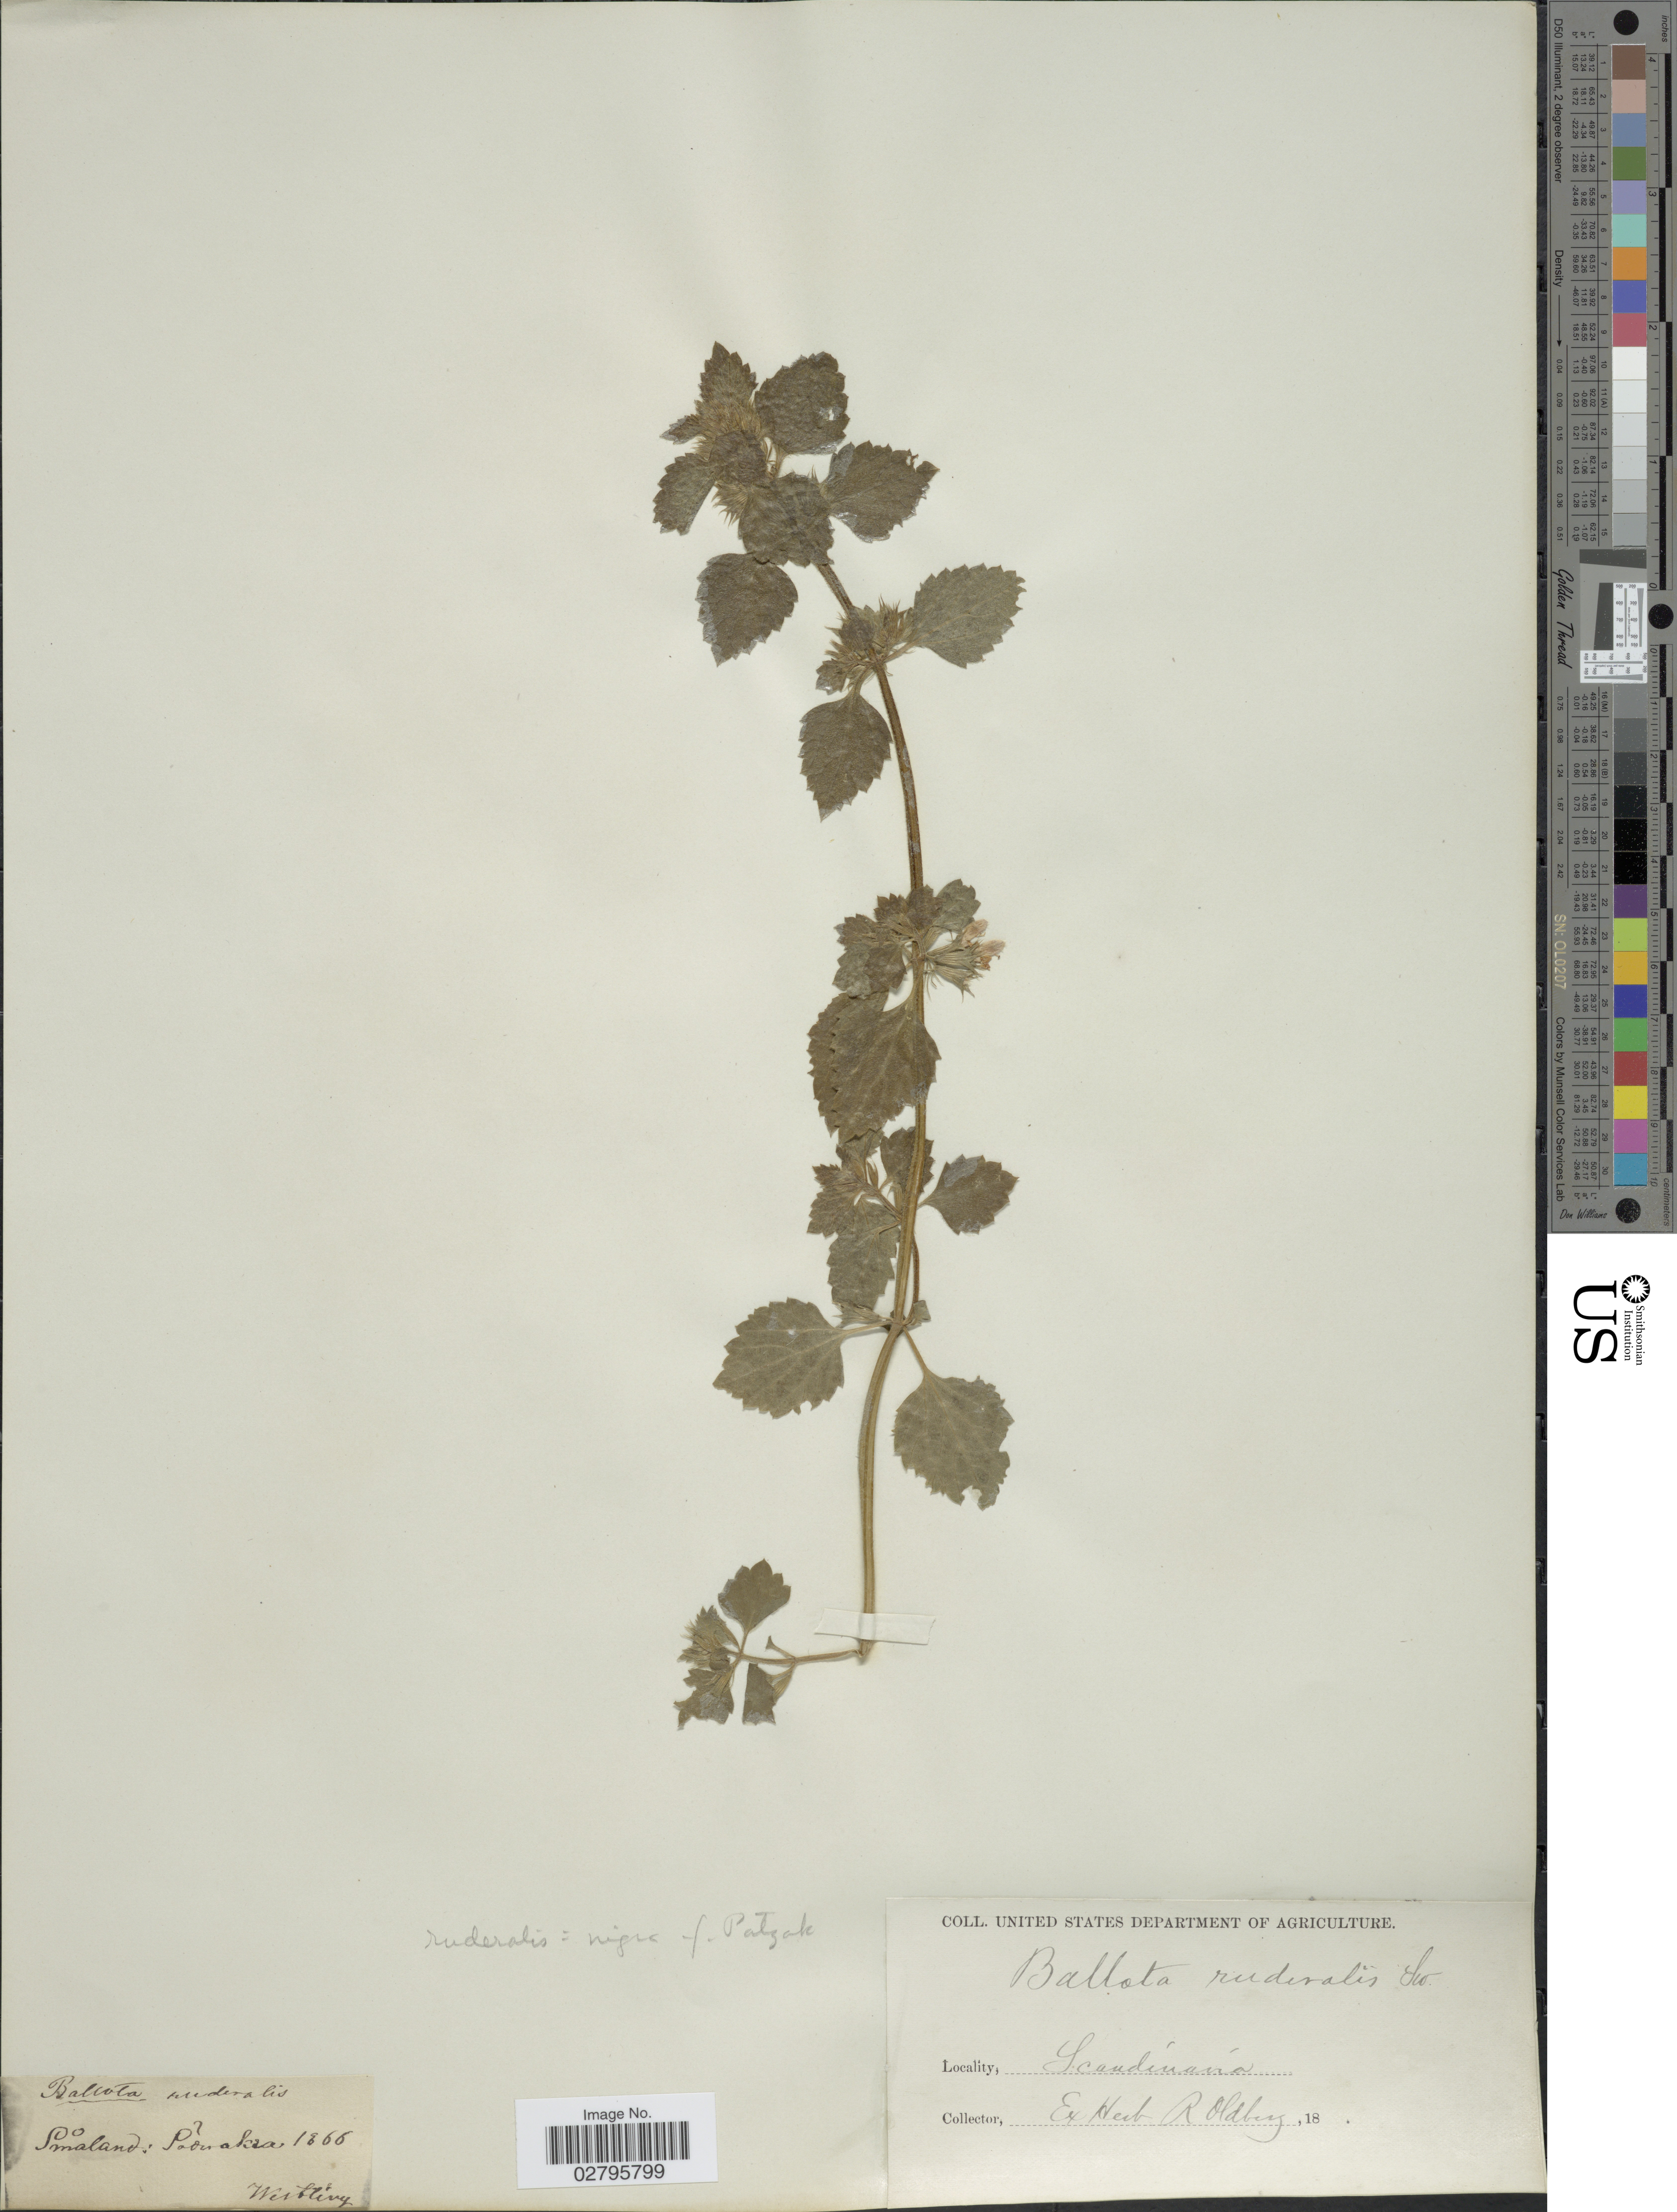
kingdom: Plantae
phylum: Tracheophyta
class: Magnoliopsida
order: Lamiales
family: Lamiaceae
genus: Ballota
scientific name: Ballota nigra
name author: L.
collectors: R. Westling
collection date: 1866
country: Sweden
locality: Scandinavia, Småland: Söderåkra.